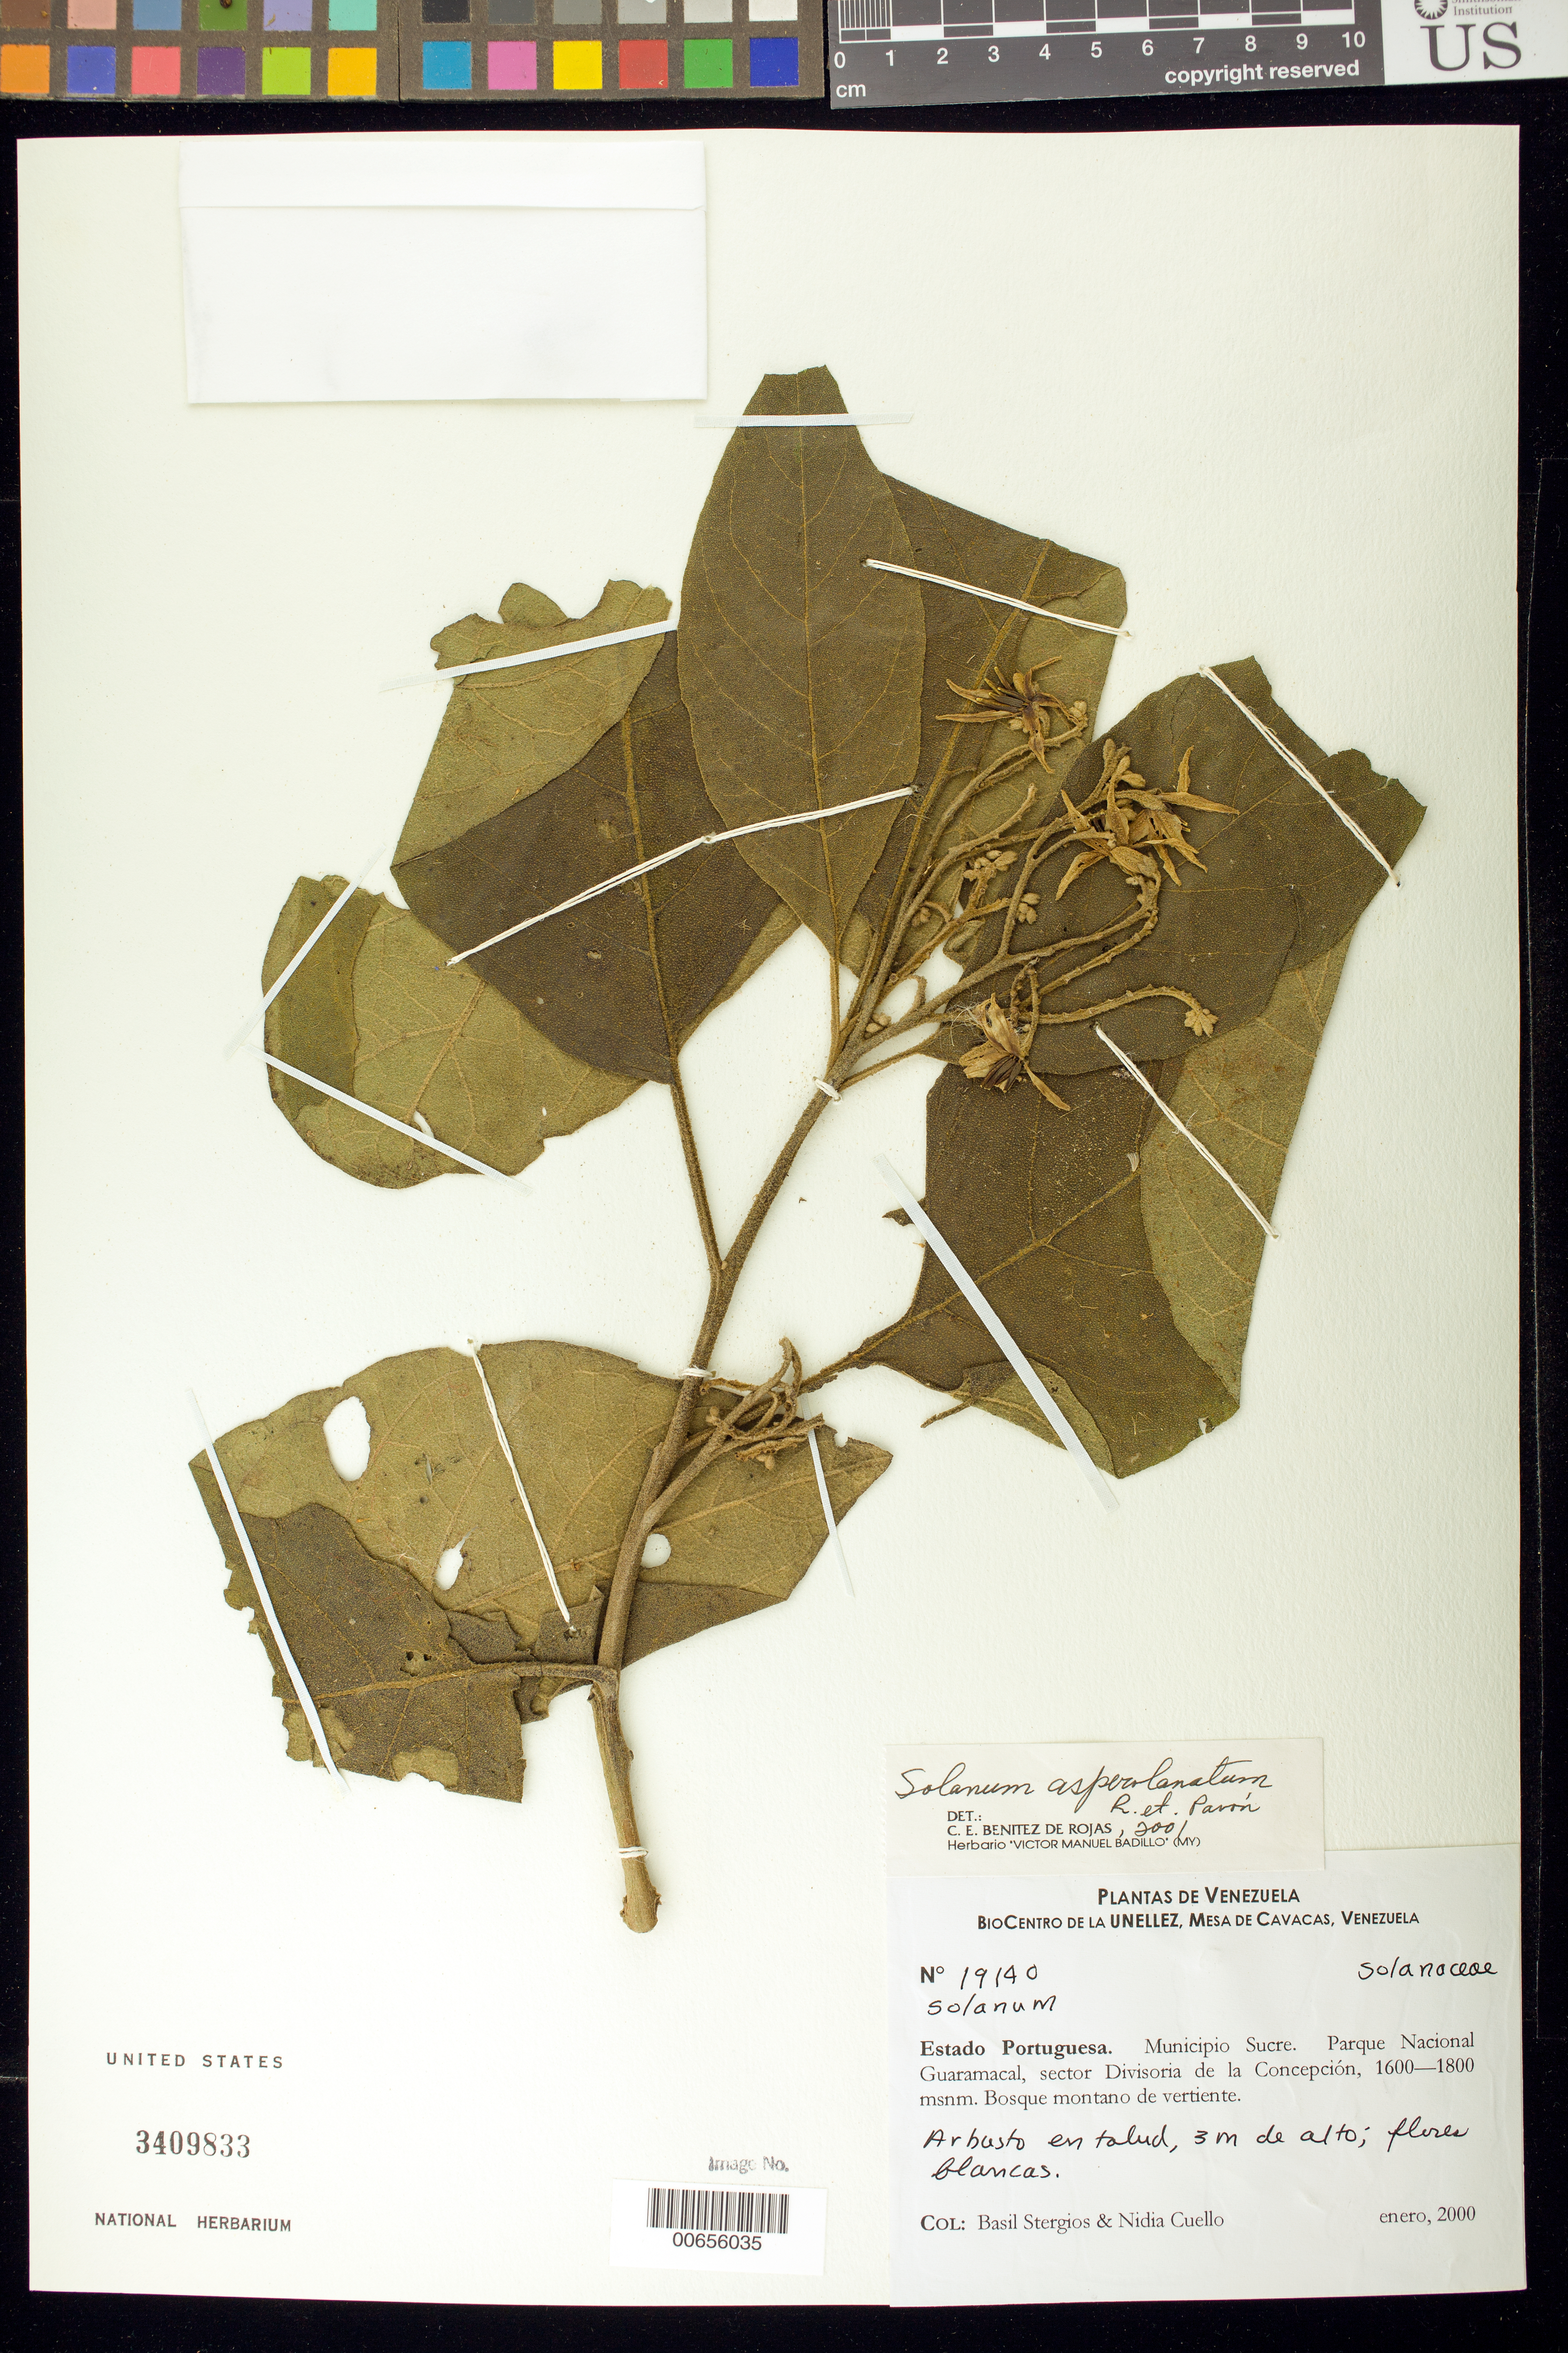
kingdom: Plantae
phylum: Tracheophyta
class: Magnoliopsida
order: Solanales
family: Solanaceae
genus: Solanum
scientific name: Solanum asperolanatum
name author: Ruiz & Pav.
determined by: Benítez, C. E.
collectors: B. G. Stergios & N. L. Cuello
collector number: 19140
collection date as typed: Jan 2000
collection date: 2000-01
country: Venezuela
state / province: Portuguesa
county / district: Sucre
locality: Parque Nacional Guaramacal. Sector La Divisoria de la Concepción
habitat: Bosque montano de vertiente.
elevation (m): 1600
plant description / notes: PORT, US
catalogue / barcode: US 3409833